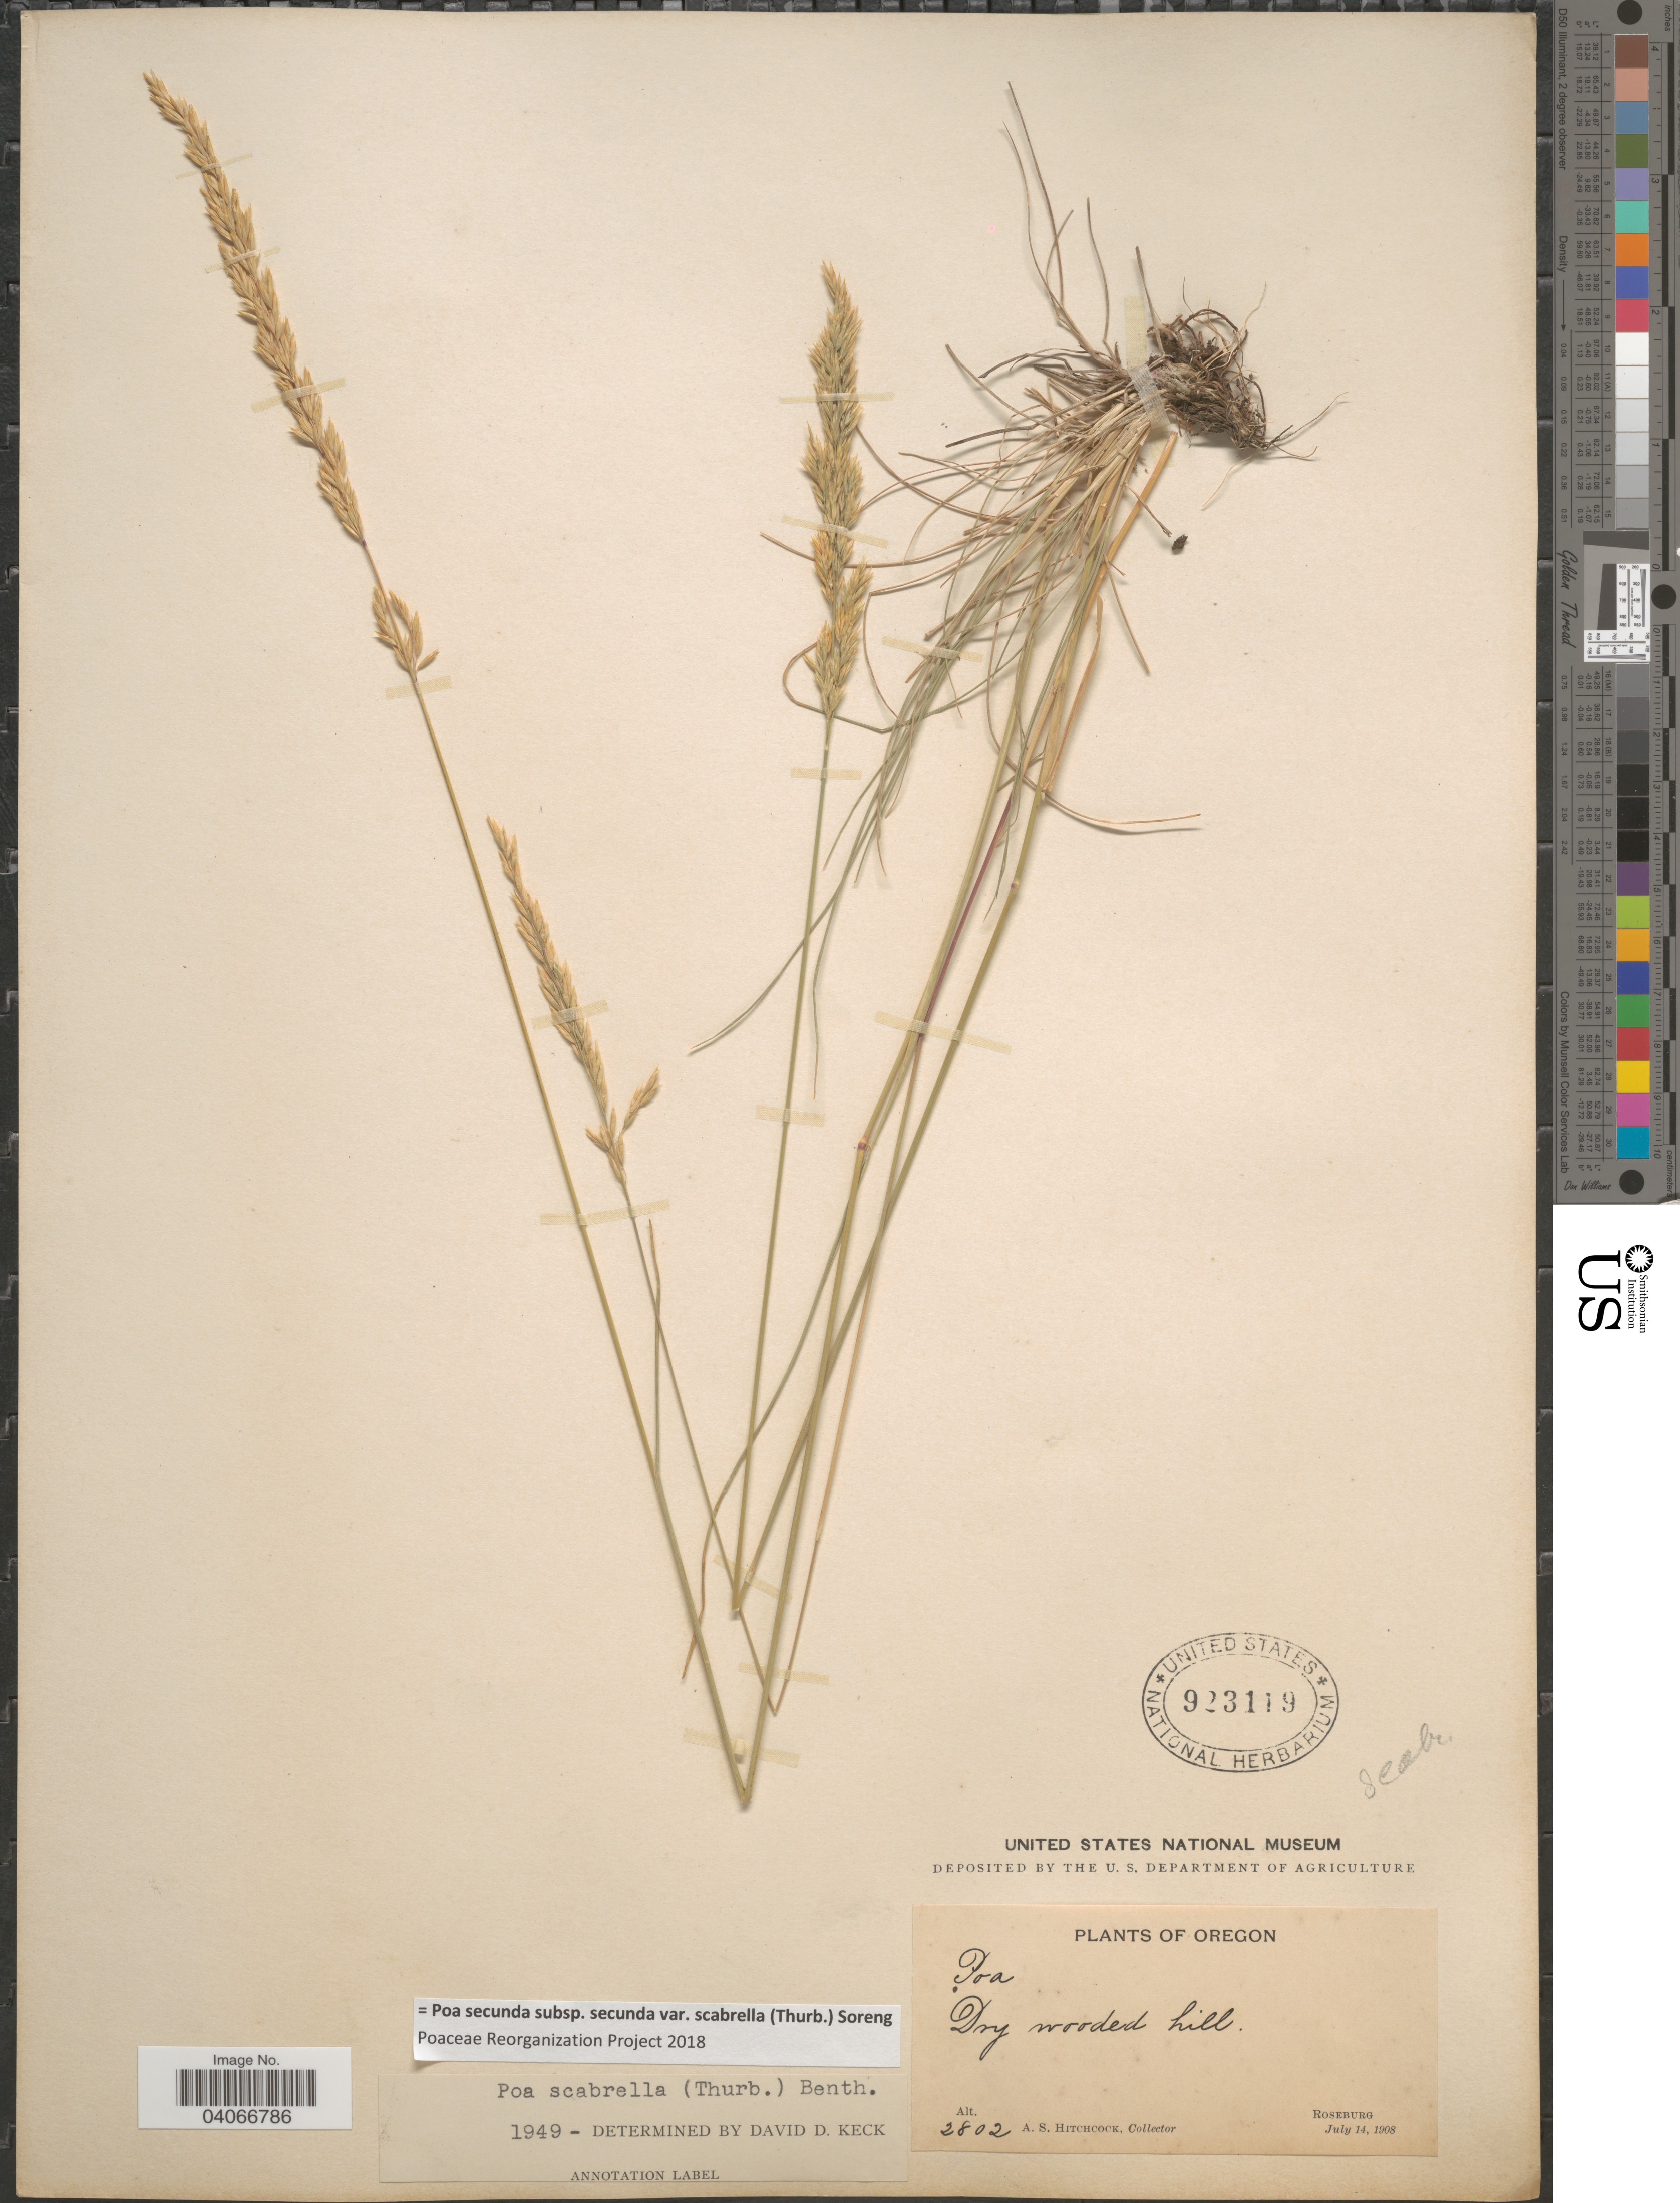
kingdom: Plantae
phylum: Tracheophyta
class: Liliopsida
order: Poales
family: Poaceae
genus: Poa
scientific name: Poa secunda subsp. secunda var. scabrella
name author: (Thurb.) Soreng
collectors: A. S. Hitchcock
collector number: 2802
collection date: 1908-07-14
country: United States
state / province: Oregon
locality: Roseburg.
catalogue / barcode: US 923119